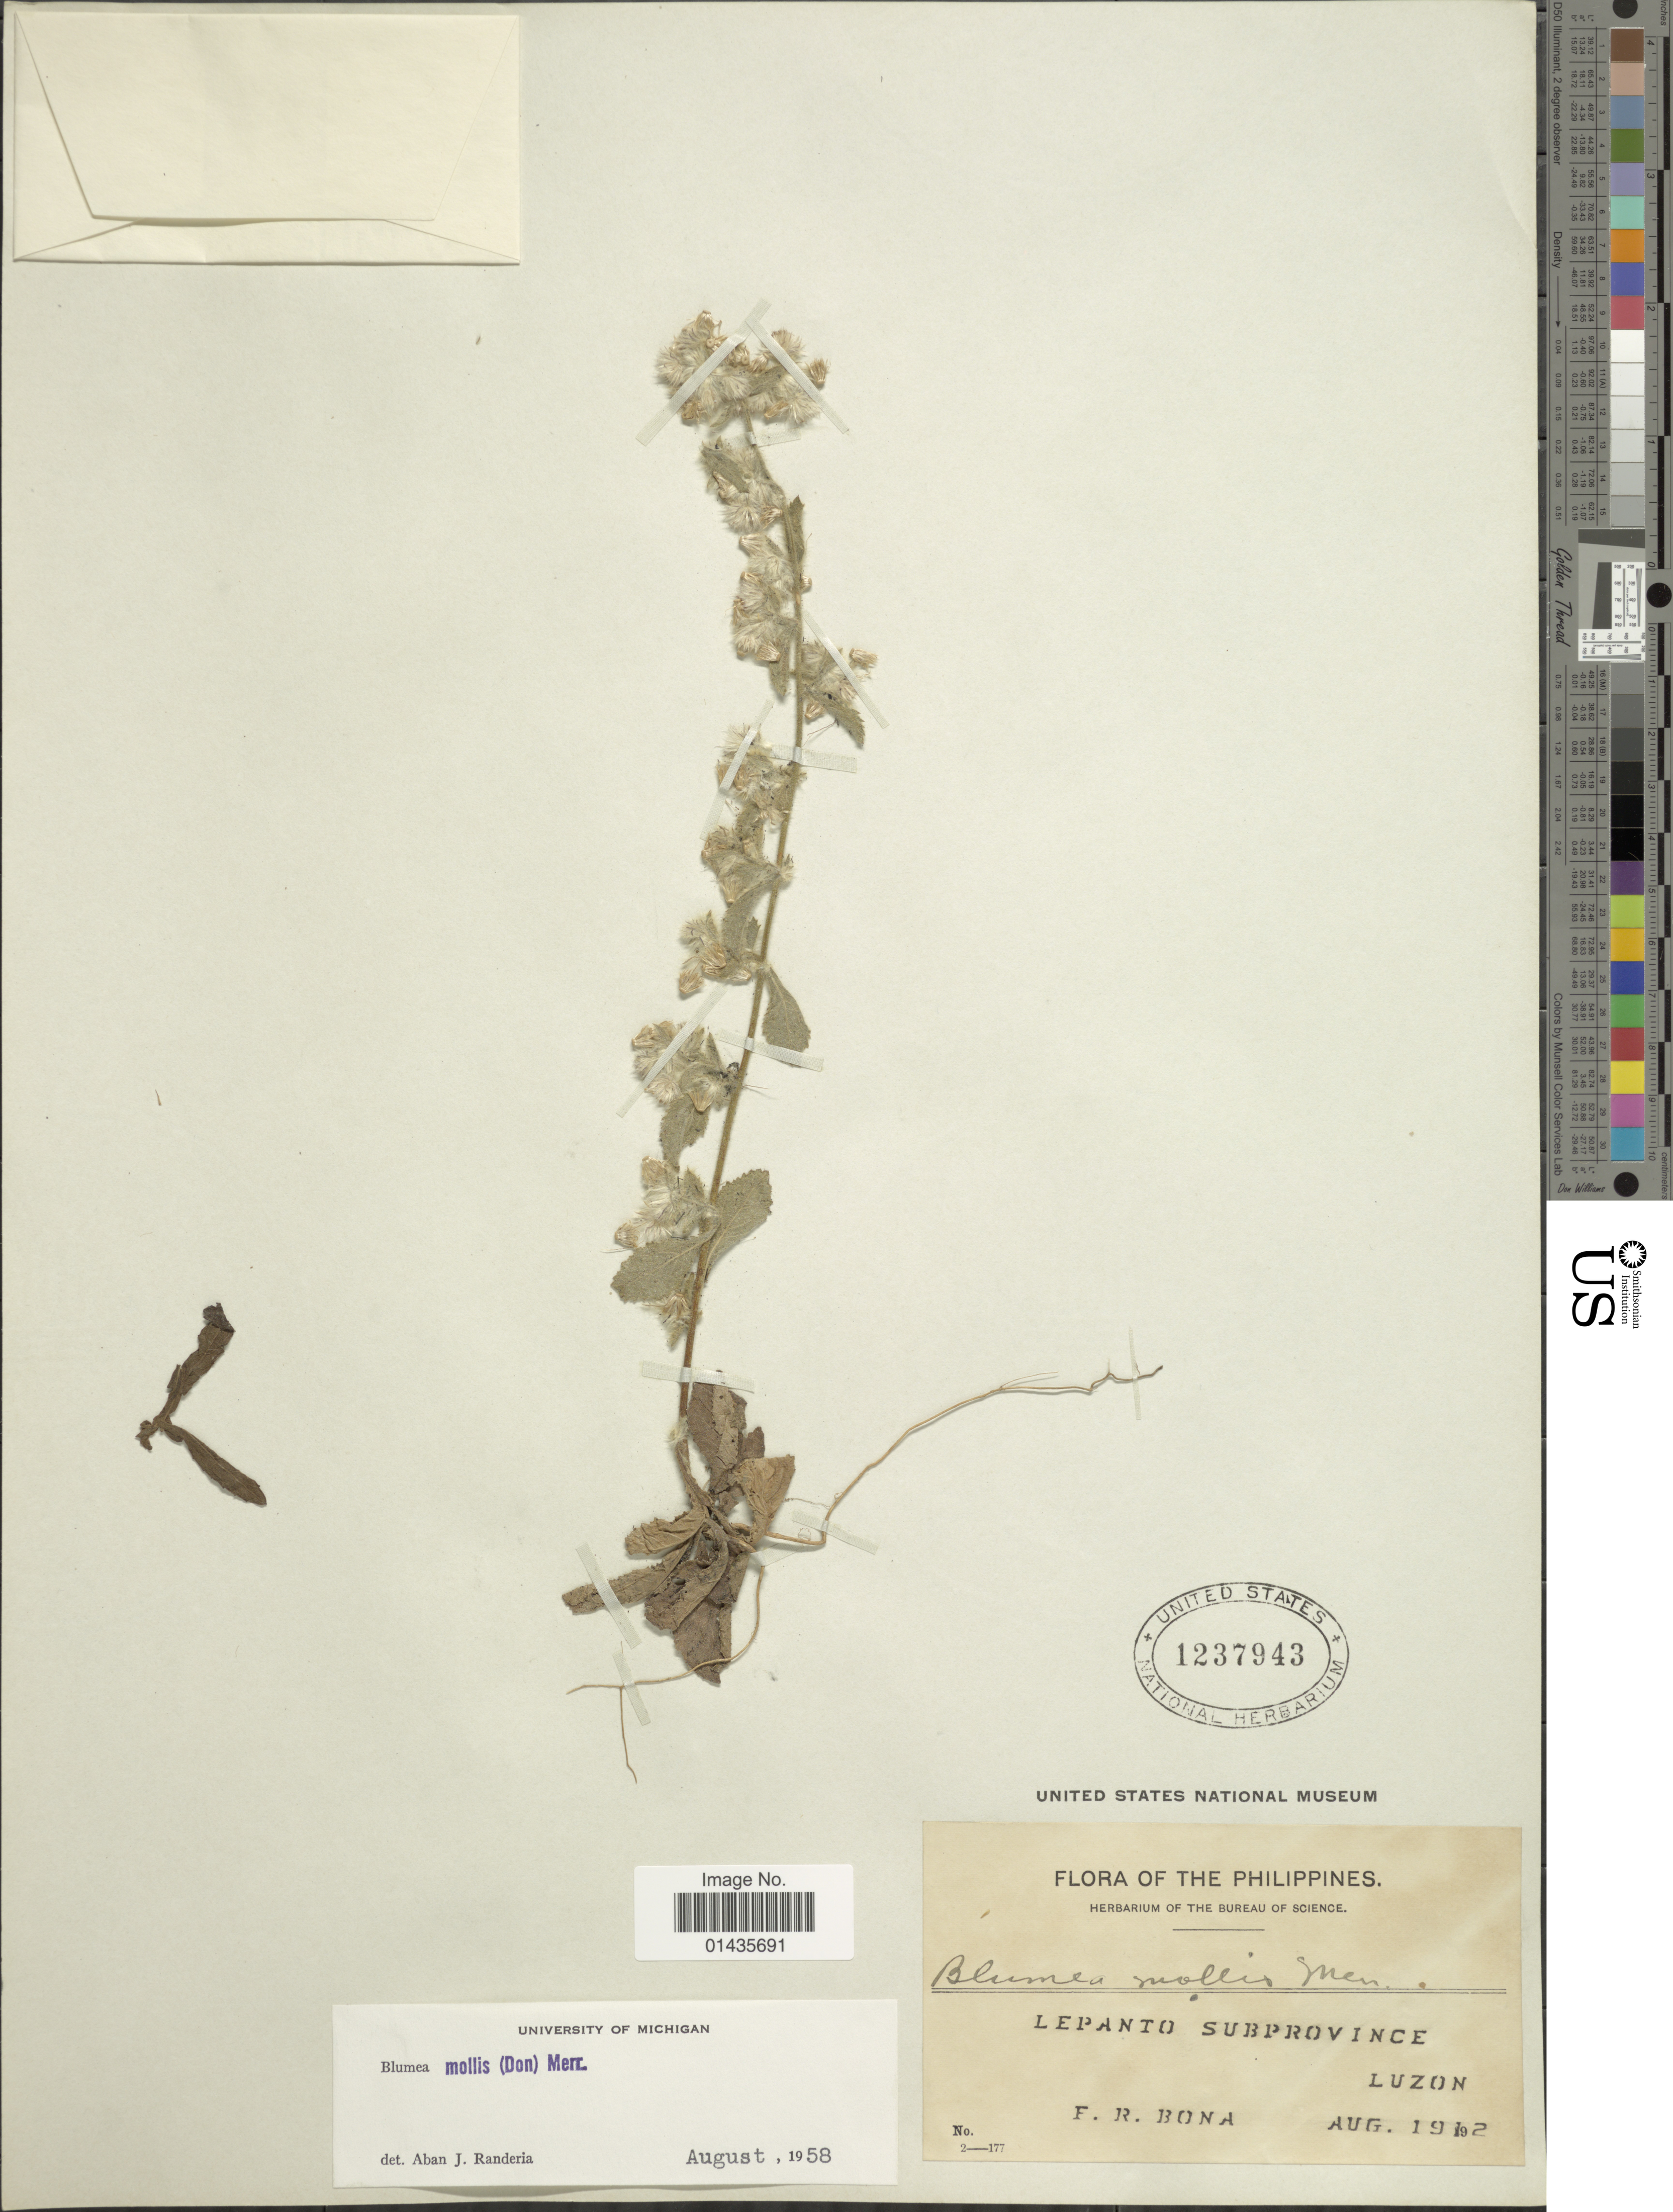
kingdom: Plantae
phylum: Tracheophyta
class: Magnoliopsida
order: Asterales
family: Asteraceae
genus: Blumea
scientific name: Blumea mollis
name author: (D. Don) Merr.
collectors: F. Bona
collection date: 1912-08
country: Philippines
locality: Lepanto Subprovince, Luzon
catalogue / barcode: US 1237943